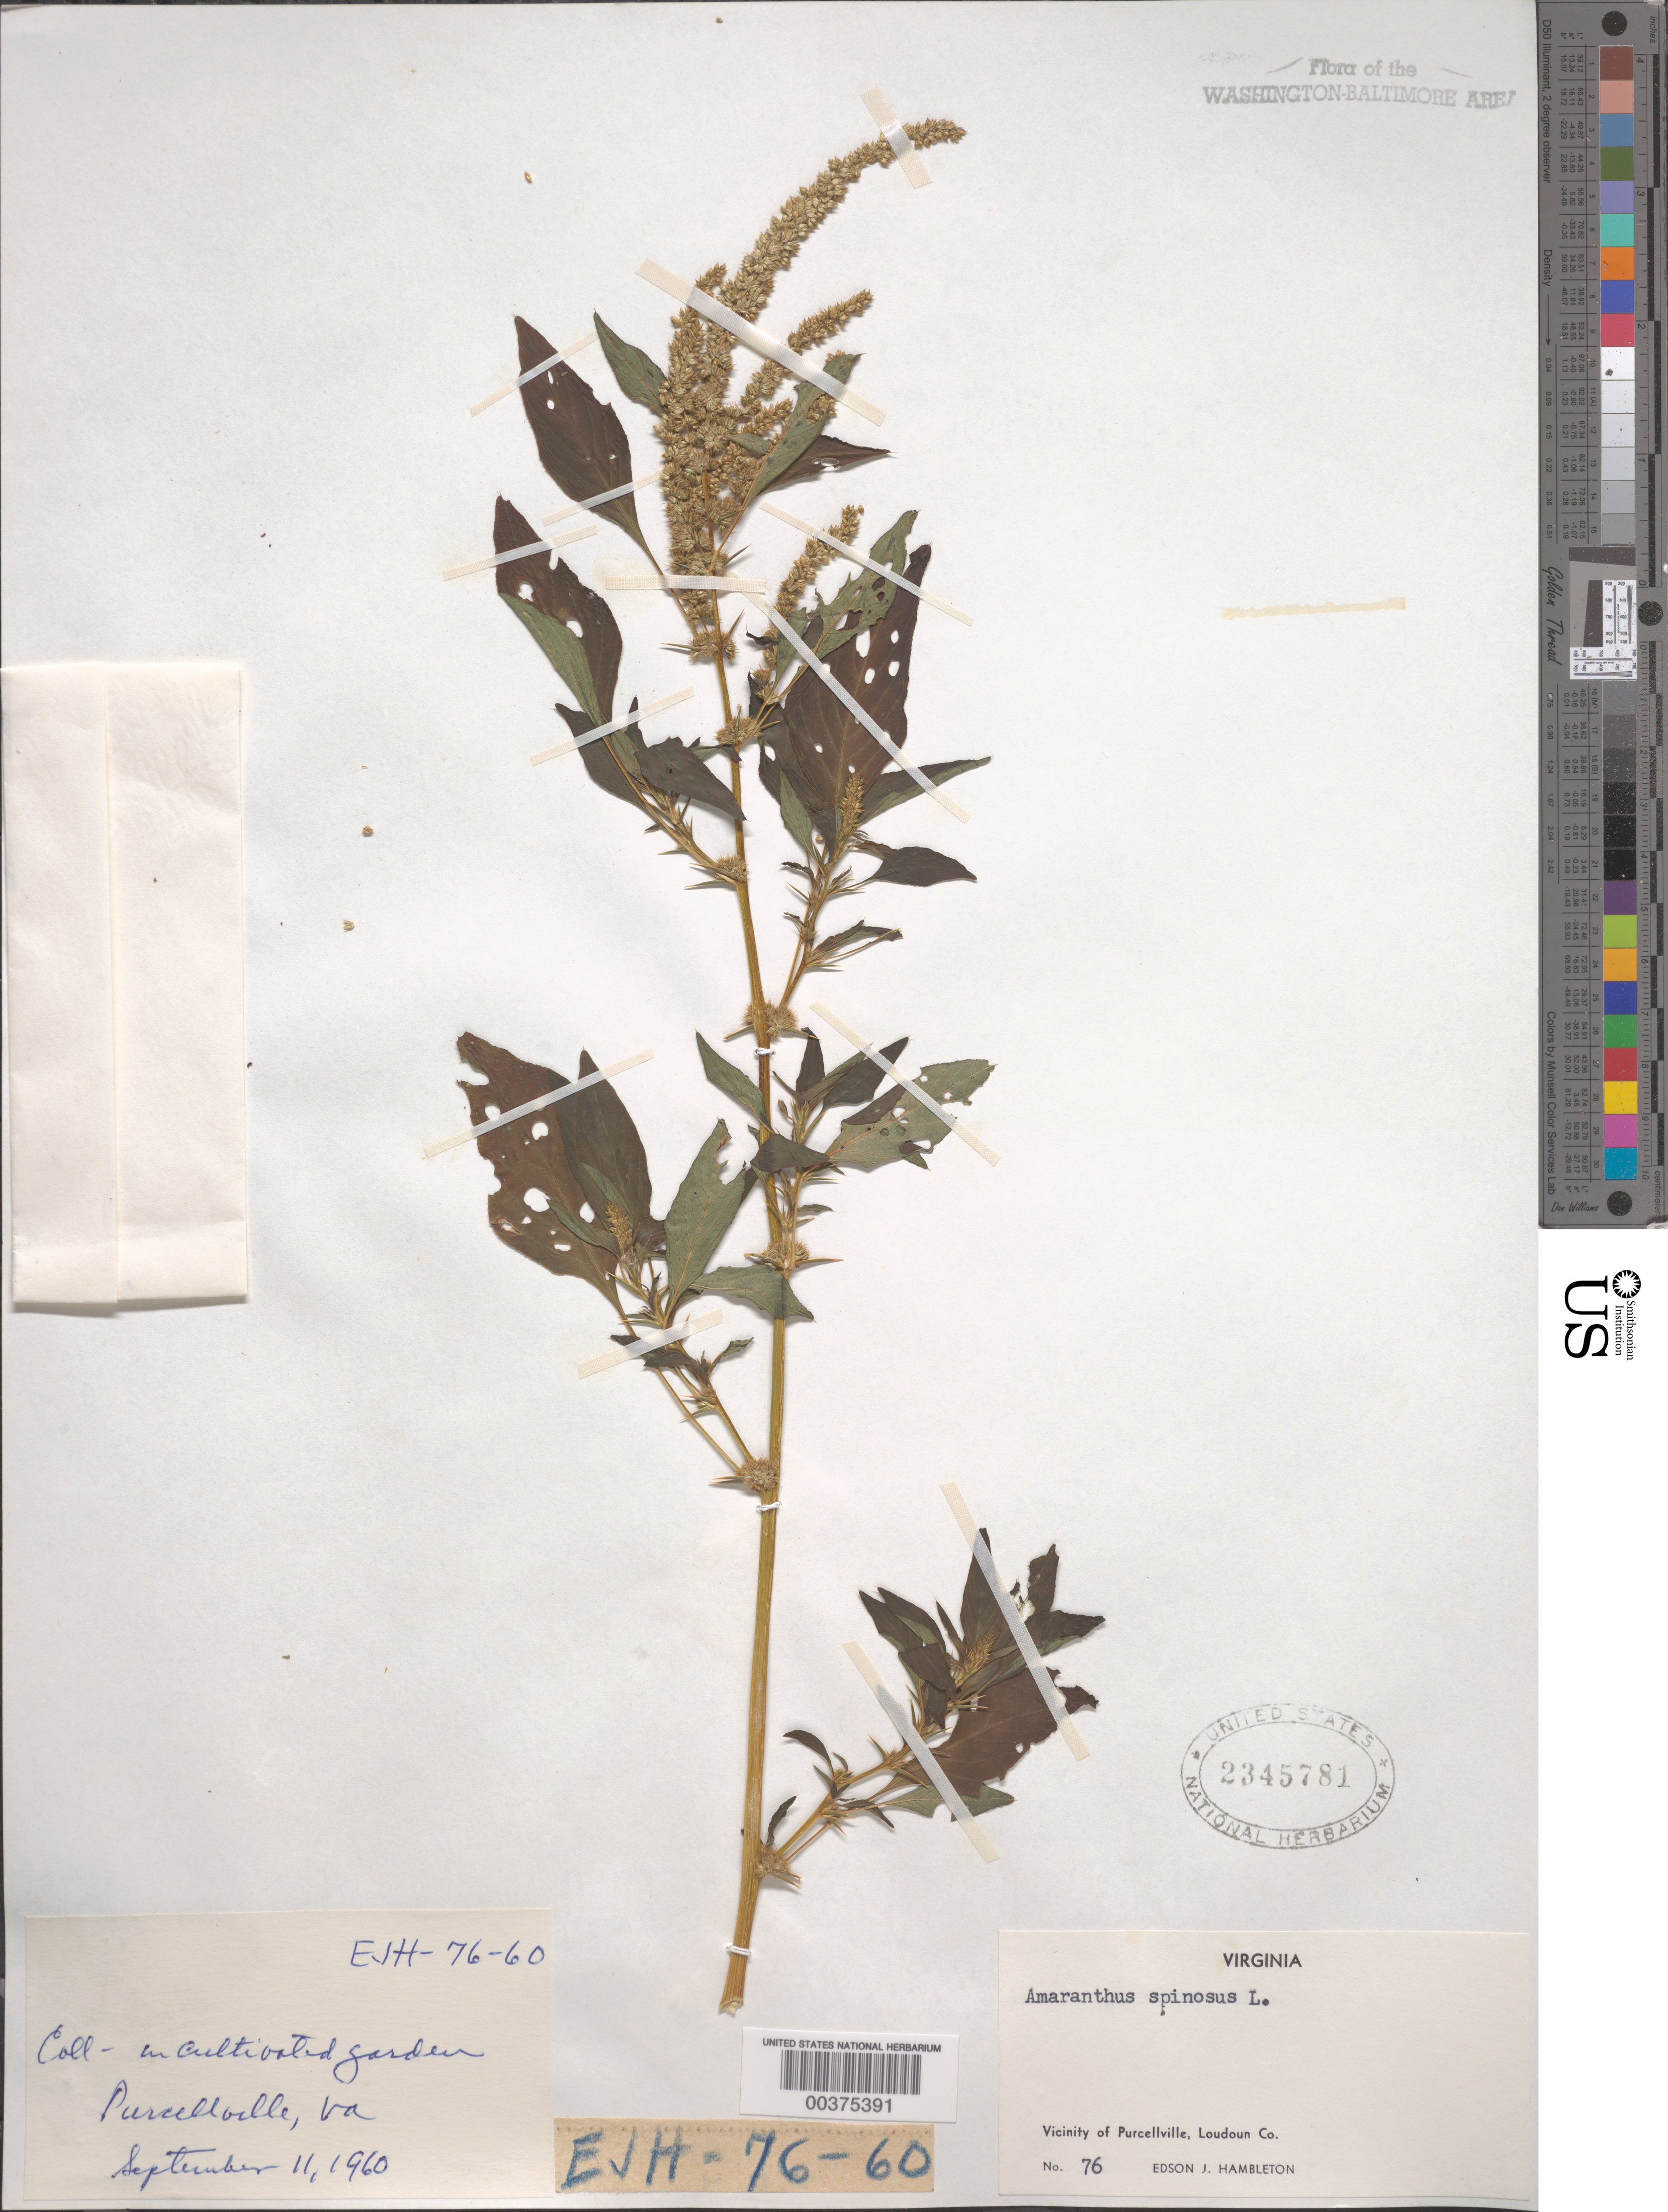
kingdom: Plantae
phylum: Tracheophyta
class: Magnoliopsida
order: Caryophyllales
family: Amaranthaceae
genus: Amaranthus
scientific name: Amaranthus spinosus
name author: L.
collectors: E. Hambleton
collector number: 76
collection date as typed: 11 Sep 1960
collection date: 1960-09-11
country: United States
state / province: Virginia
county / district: Loudoun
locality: Purcellville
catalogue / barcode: US 2345781